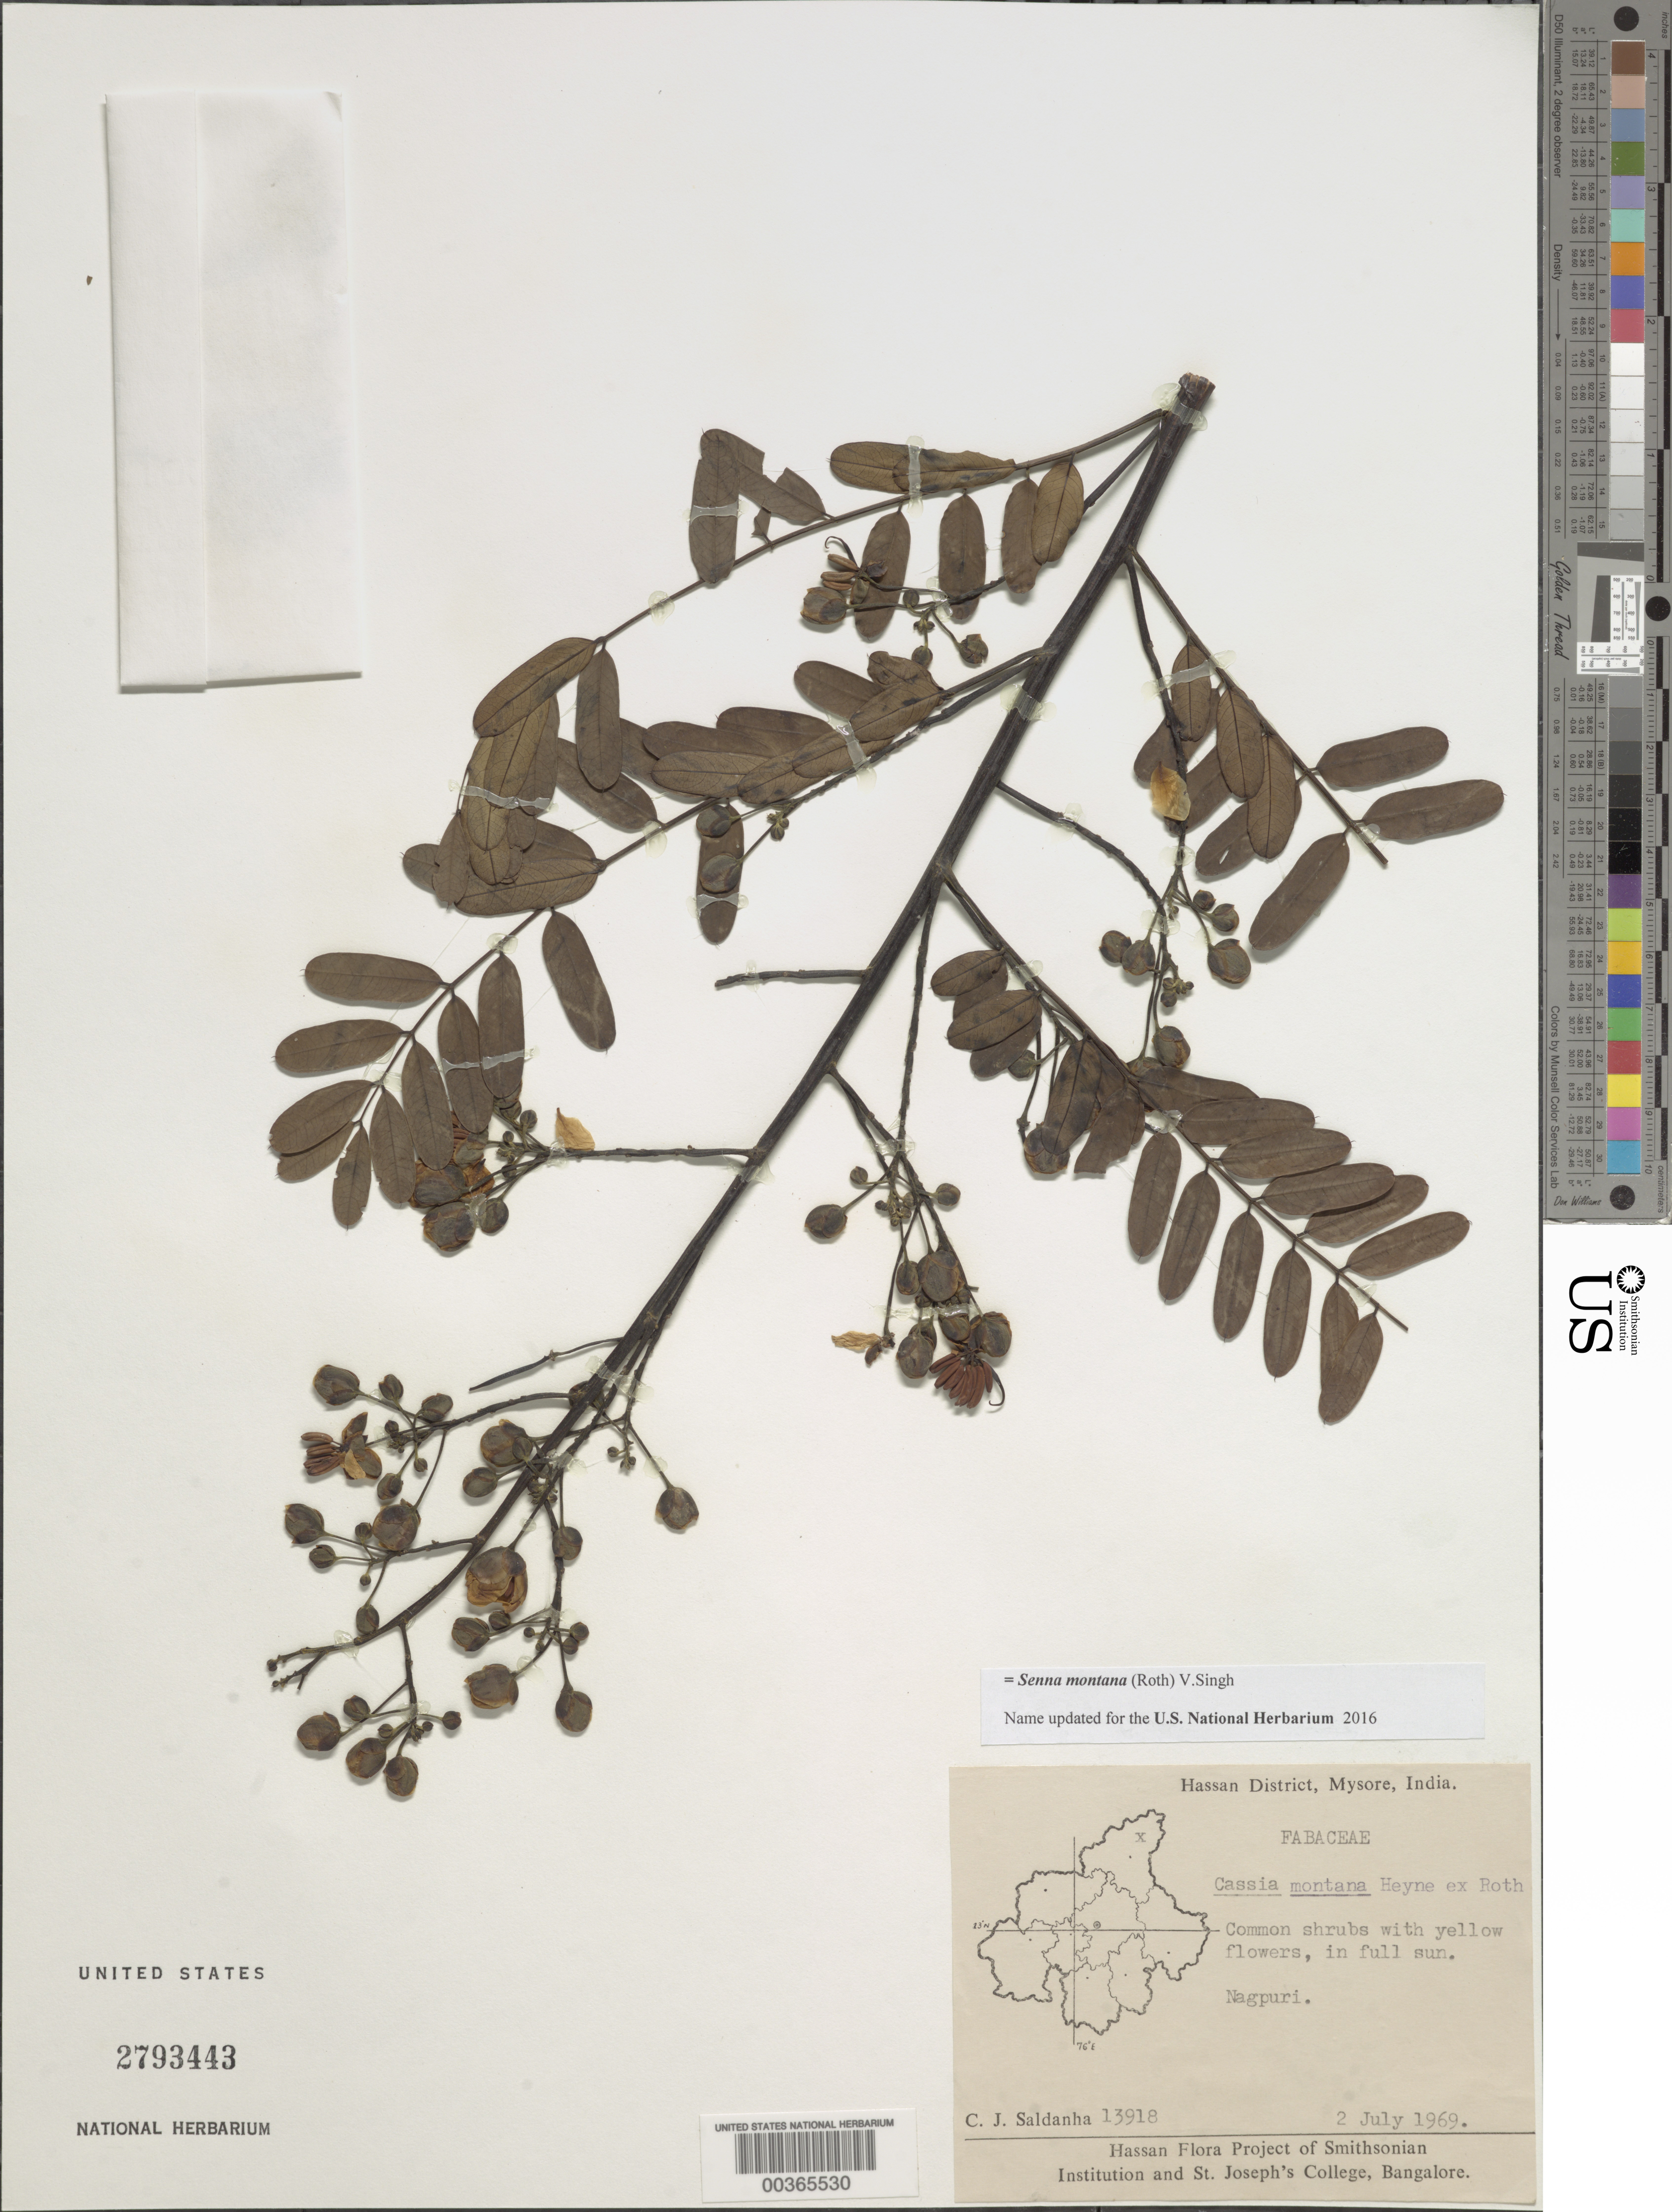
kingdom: Plantae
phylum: Tracheophyta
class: Magnoliopsida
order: Fabales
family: Fabaceae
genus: Senna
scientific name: Senna montana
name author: (Roth) V. Singh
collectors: C. J. Saldanha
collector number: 13918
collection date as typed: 02 Jul 1969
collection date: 1969-07-02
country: India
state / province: Karnataka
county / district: Hassan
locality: Nagpuri, mysore state [mysore state = karnataka.]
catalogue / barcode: US 2793443